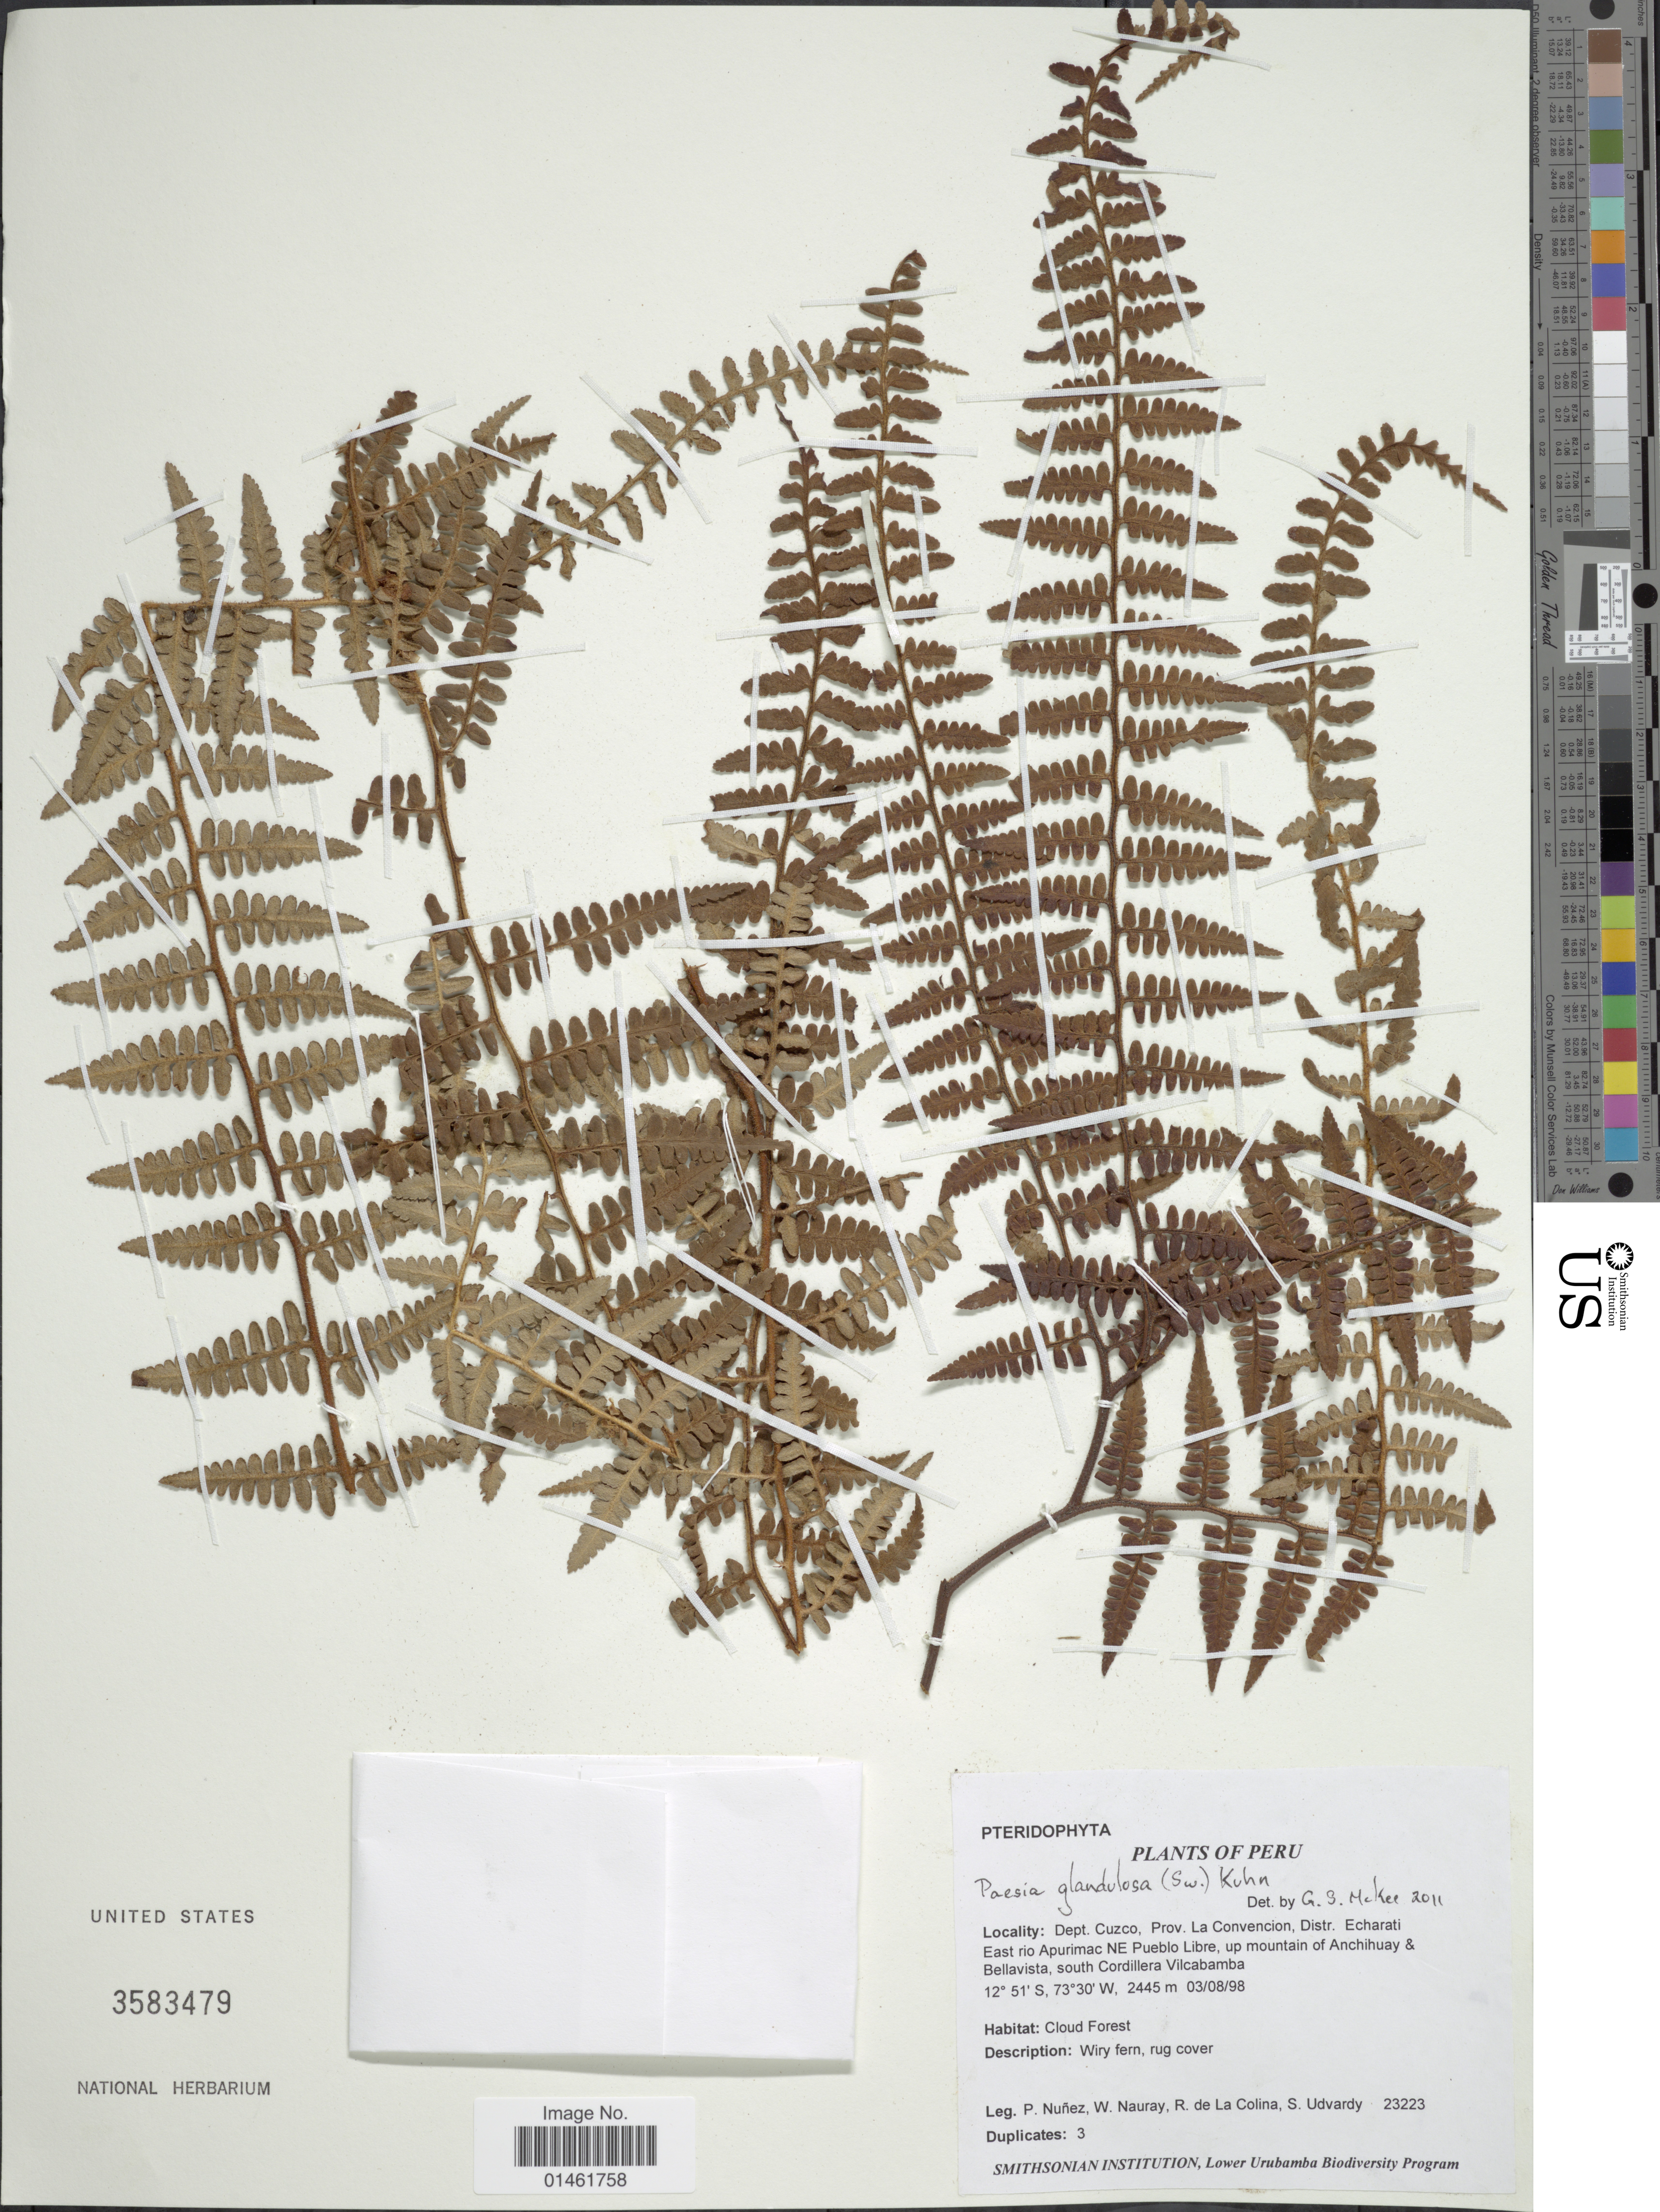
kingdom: Plantae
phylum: Tracheophyta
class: Polypodiopsida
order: Polypodiales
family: Dennstaedtiaceae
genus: Paesia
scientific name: Paesia glandulosa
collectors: P. Nuñez V., W. Nauray, R. de La Colina & S. Udvardy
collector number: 23223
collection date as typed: Transcribed d/m/y: 3/8/98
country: Peru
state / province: Cusco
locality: Dept. Cuzco, Prov. La Convencion, distr. Echarati East rio Apurimac NE Pueblo Libre, up mountain of Anchuhuay & Bellavista , South Cordillera Vilcabamba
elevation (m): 2445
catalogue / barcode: US 3583479